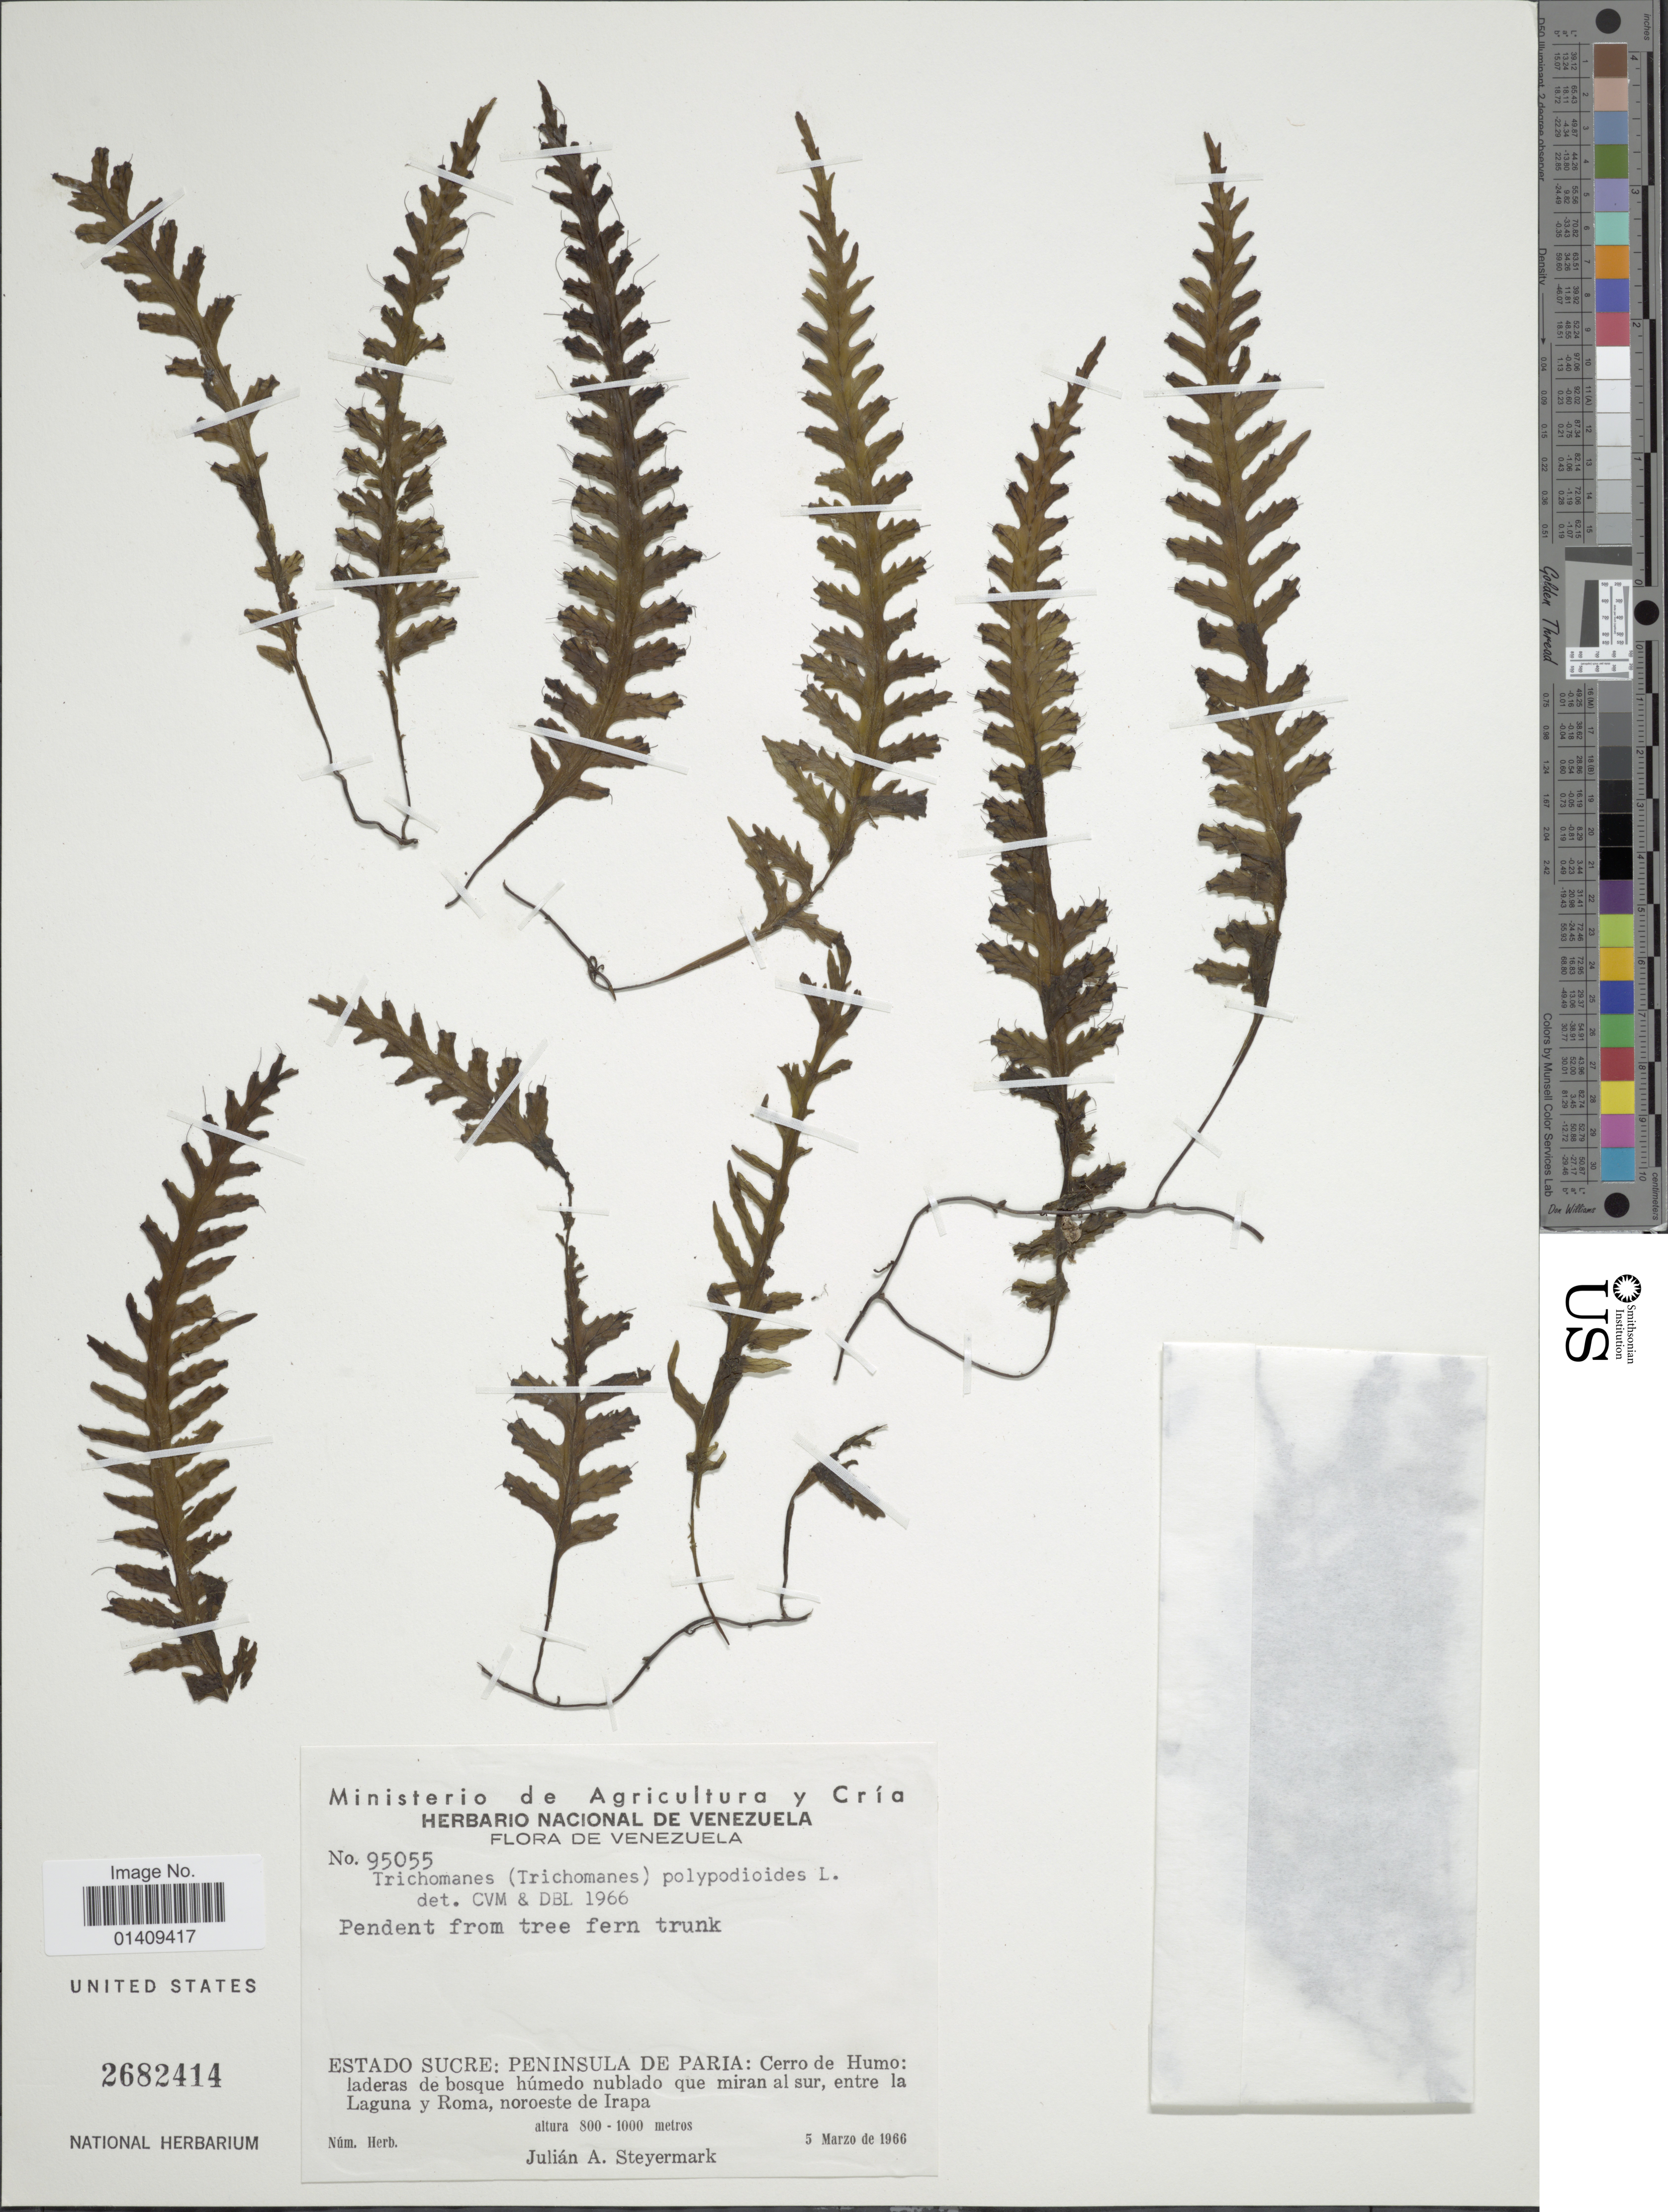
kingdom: Plantae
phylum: Tracheophyta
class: Polypodiopsida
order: Hymenophyllales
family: Hymenophyllaceae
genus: Trichomanes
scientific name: Trichomanes polypodioides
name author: L.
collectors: J. Steyermark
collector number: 95055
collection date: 1966-03-05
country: Venezuela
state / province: Sucre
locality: Estado Sucre: Peninsula de paria: Cerro de Humo: laderas de bosque humedo nublado que miran al sur entre la Laguna y Roma, noroeste de Irapa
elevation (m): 800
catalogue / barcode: US 2682414